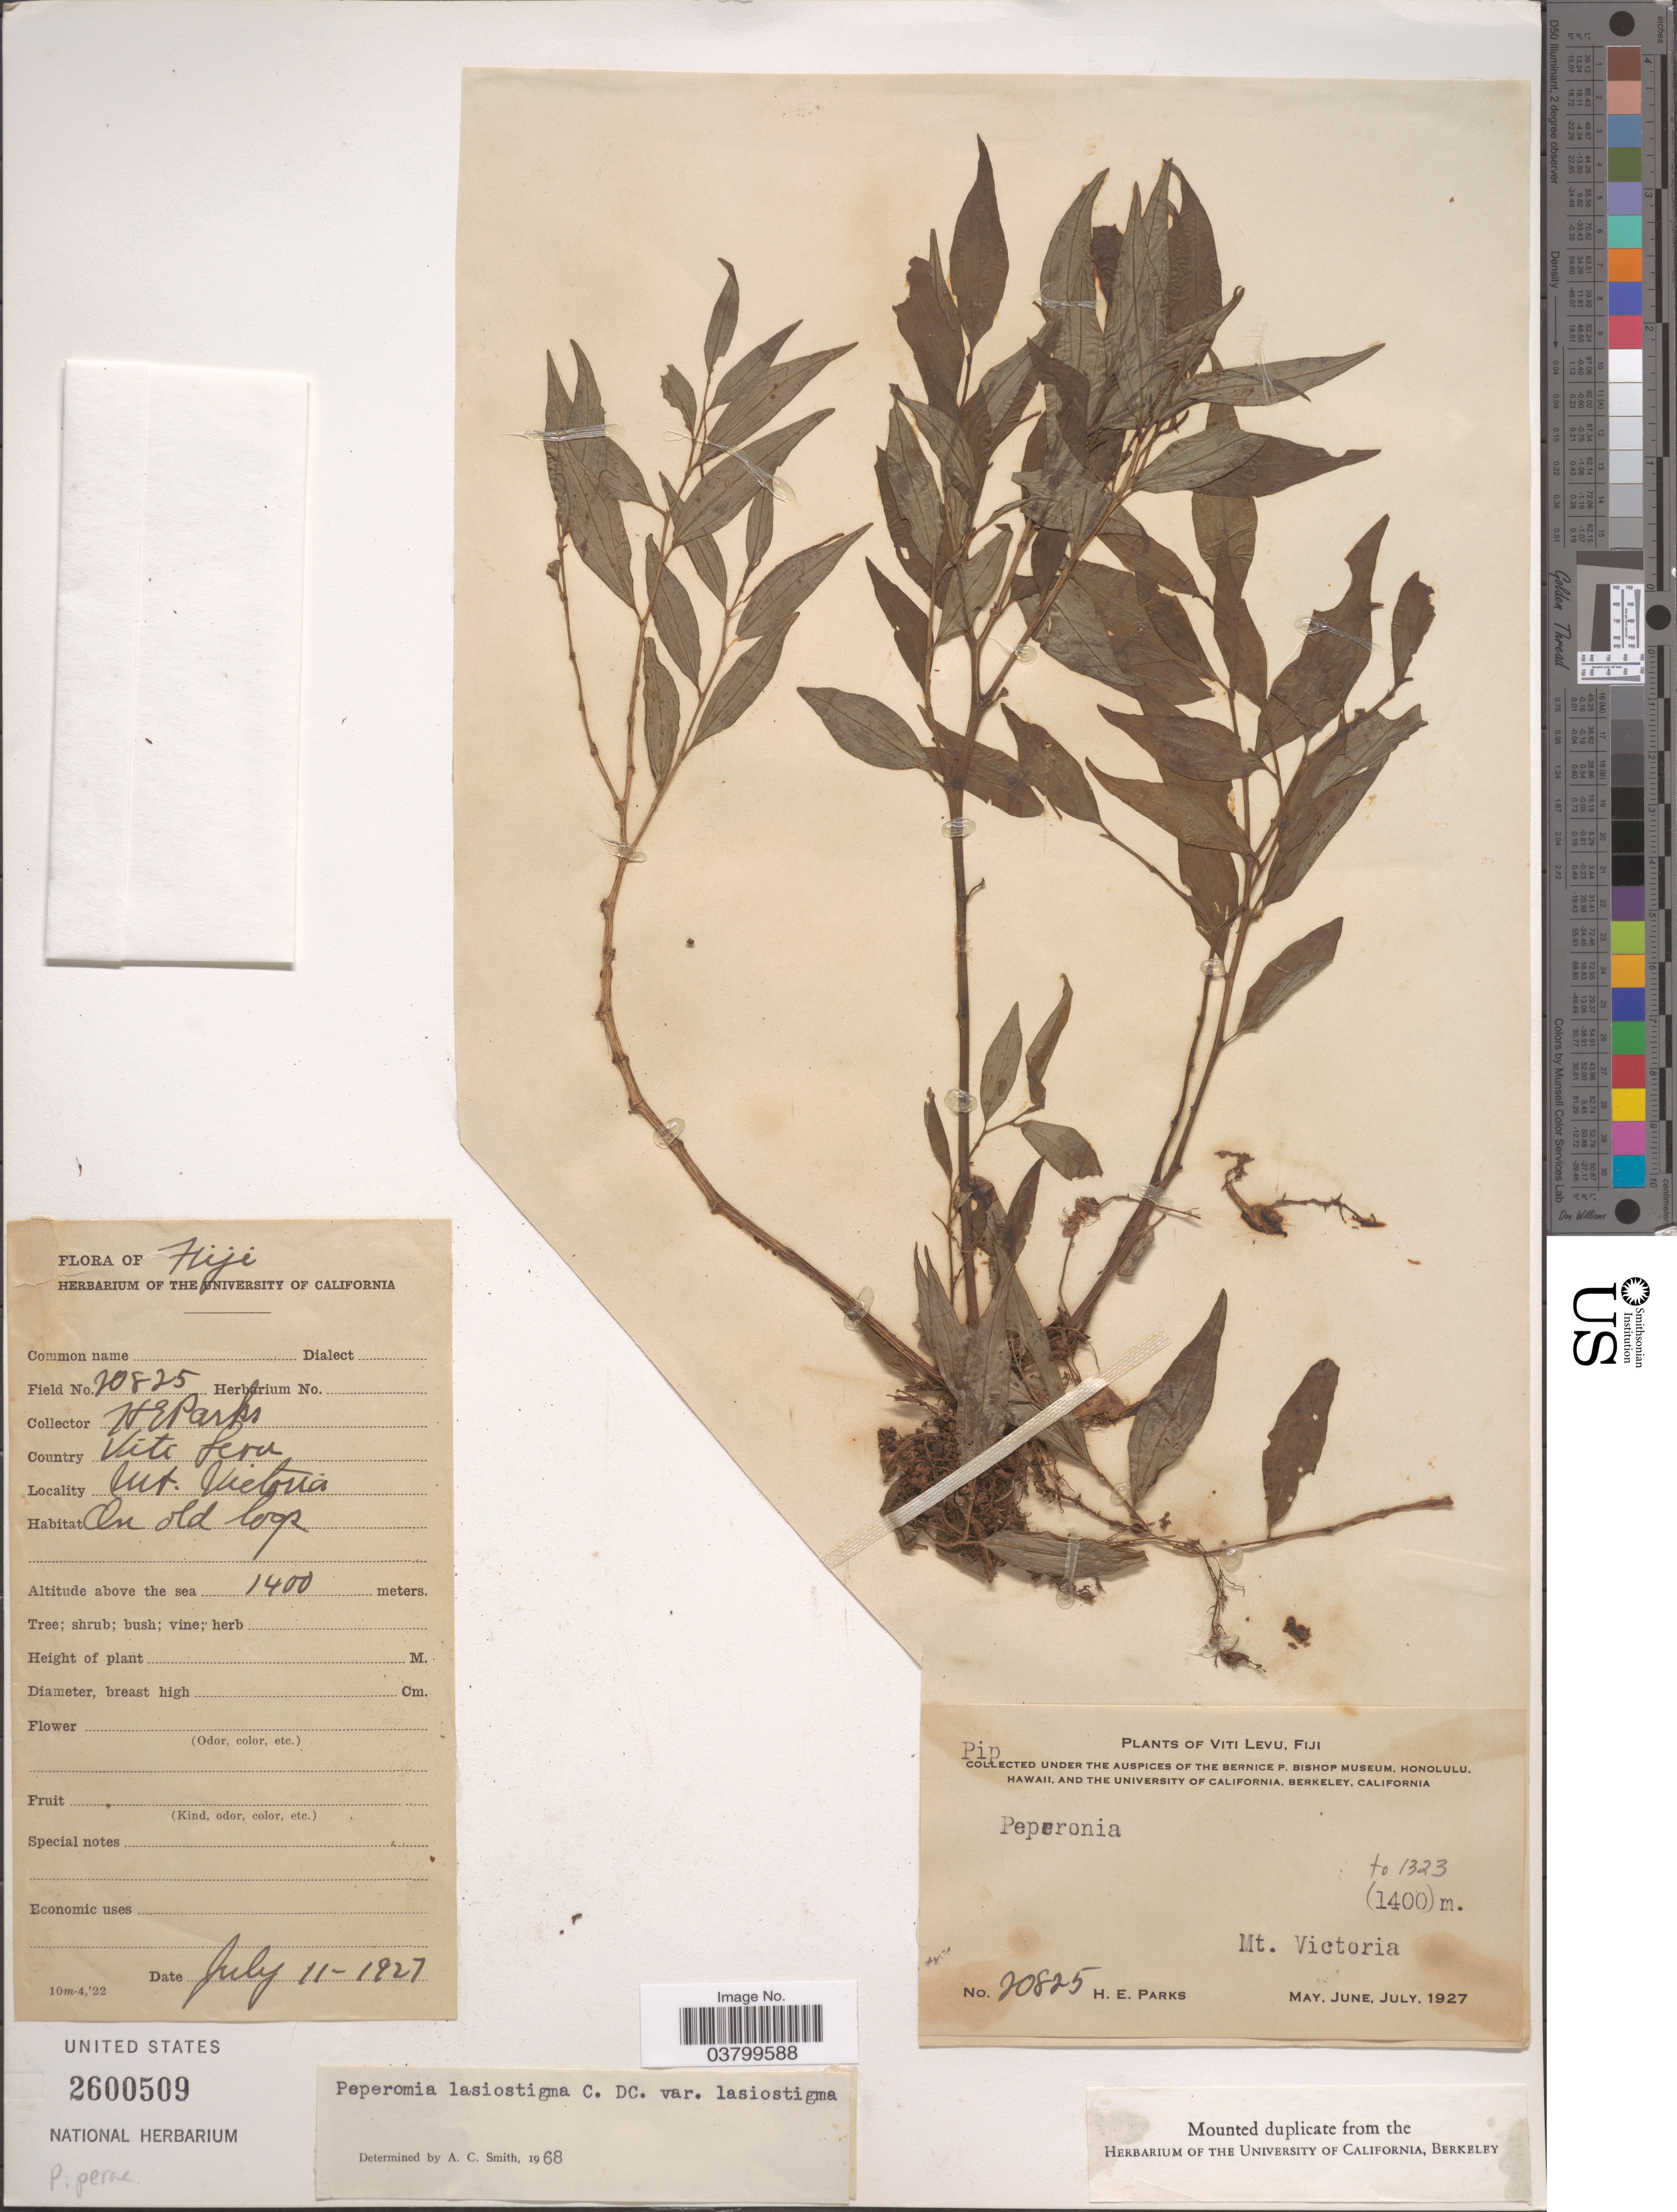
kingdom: Plantae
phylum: Tracheophyta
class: Magnoliopsida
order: Piperales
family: Piperaceae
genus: Peperomia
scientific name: Peperomia lasiostigma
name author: C. DC.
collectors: H. E. Parks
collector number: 20825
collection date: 1927-07-11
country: Fiji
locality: Viti Levu. Mt. Victoria.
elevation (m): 1400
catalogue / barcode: US 2600509